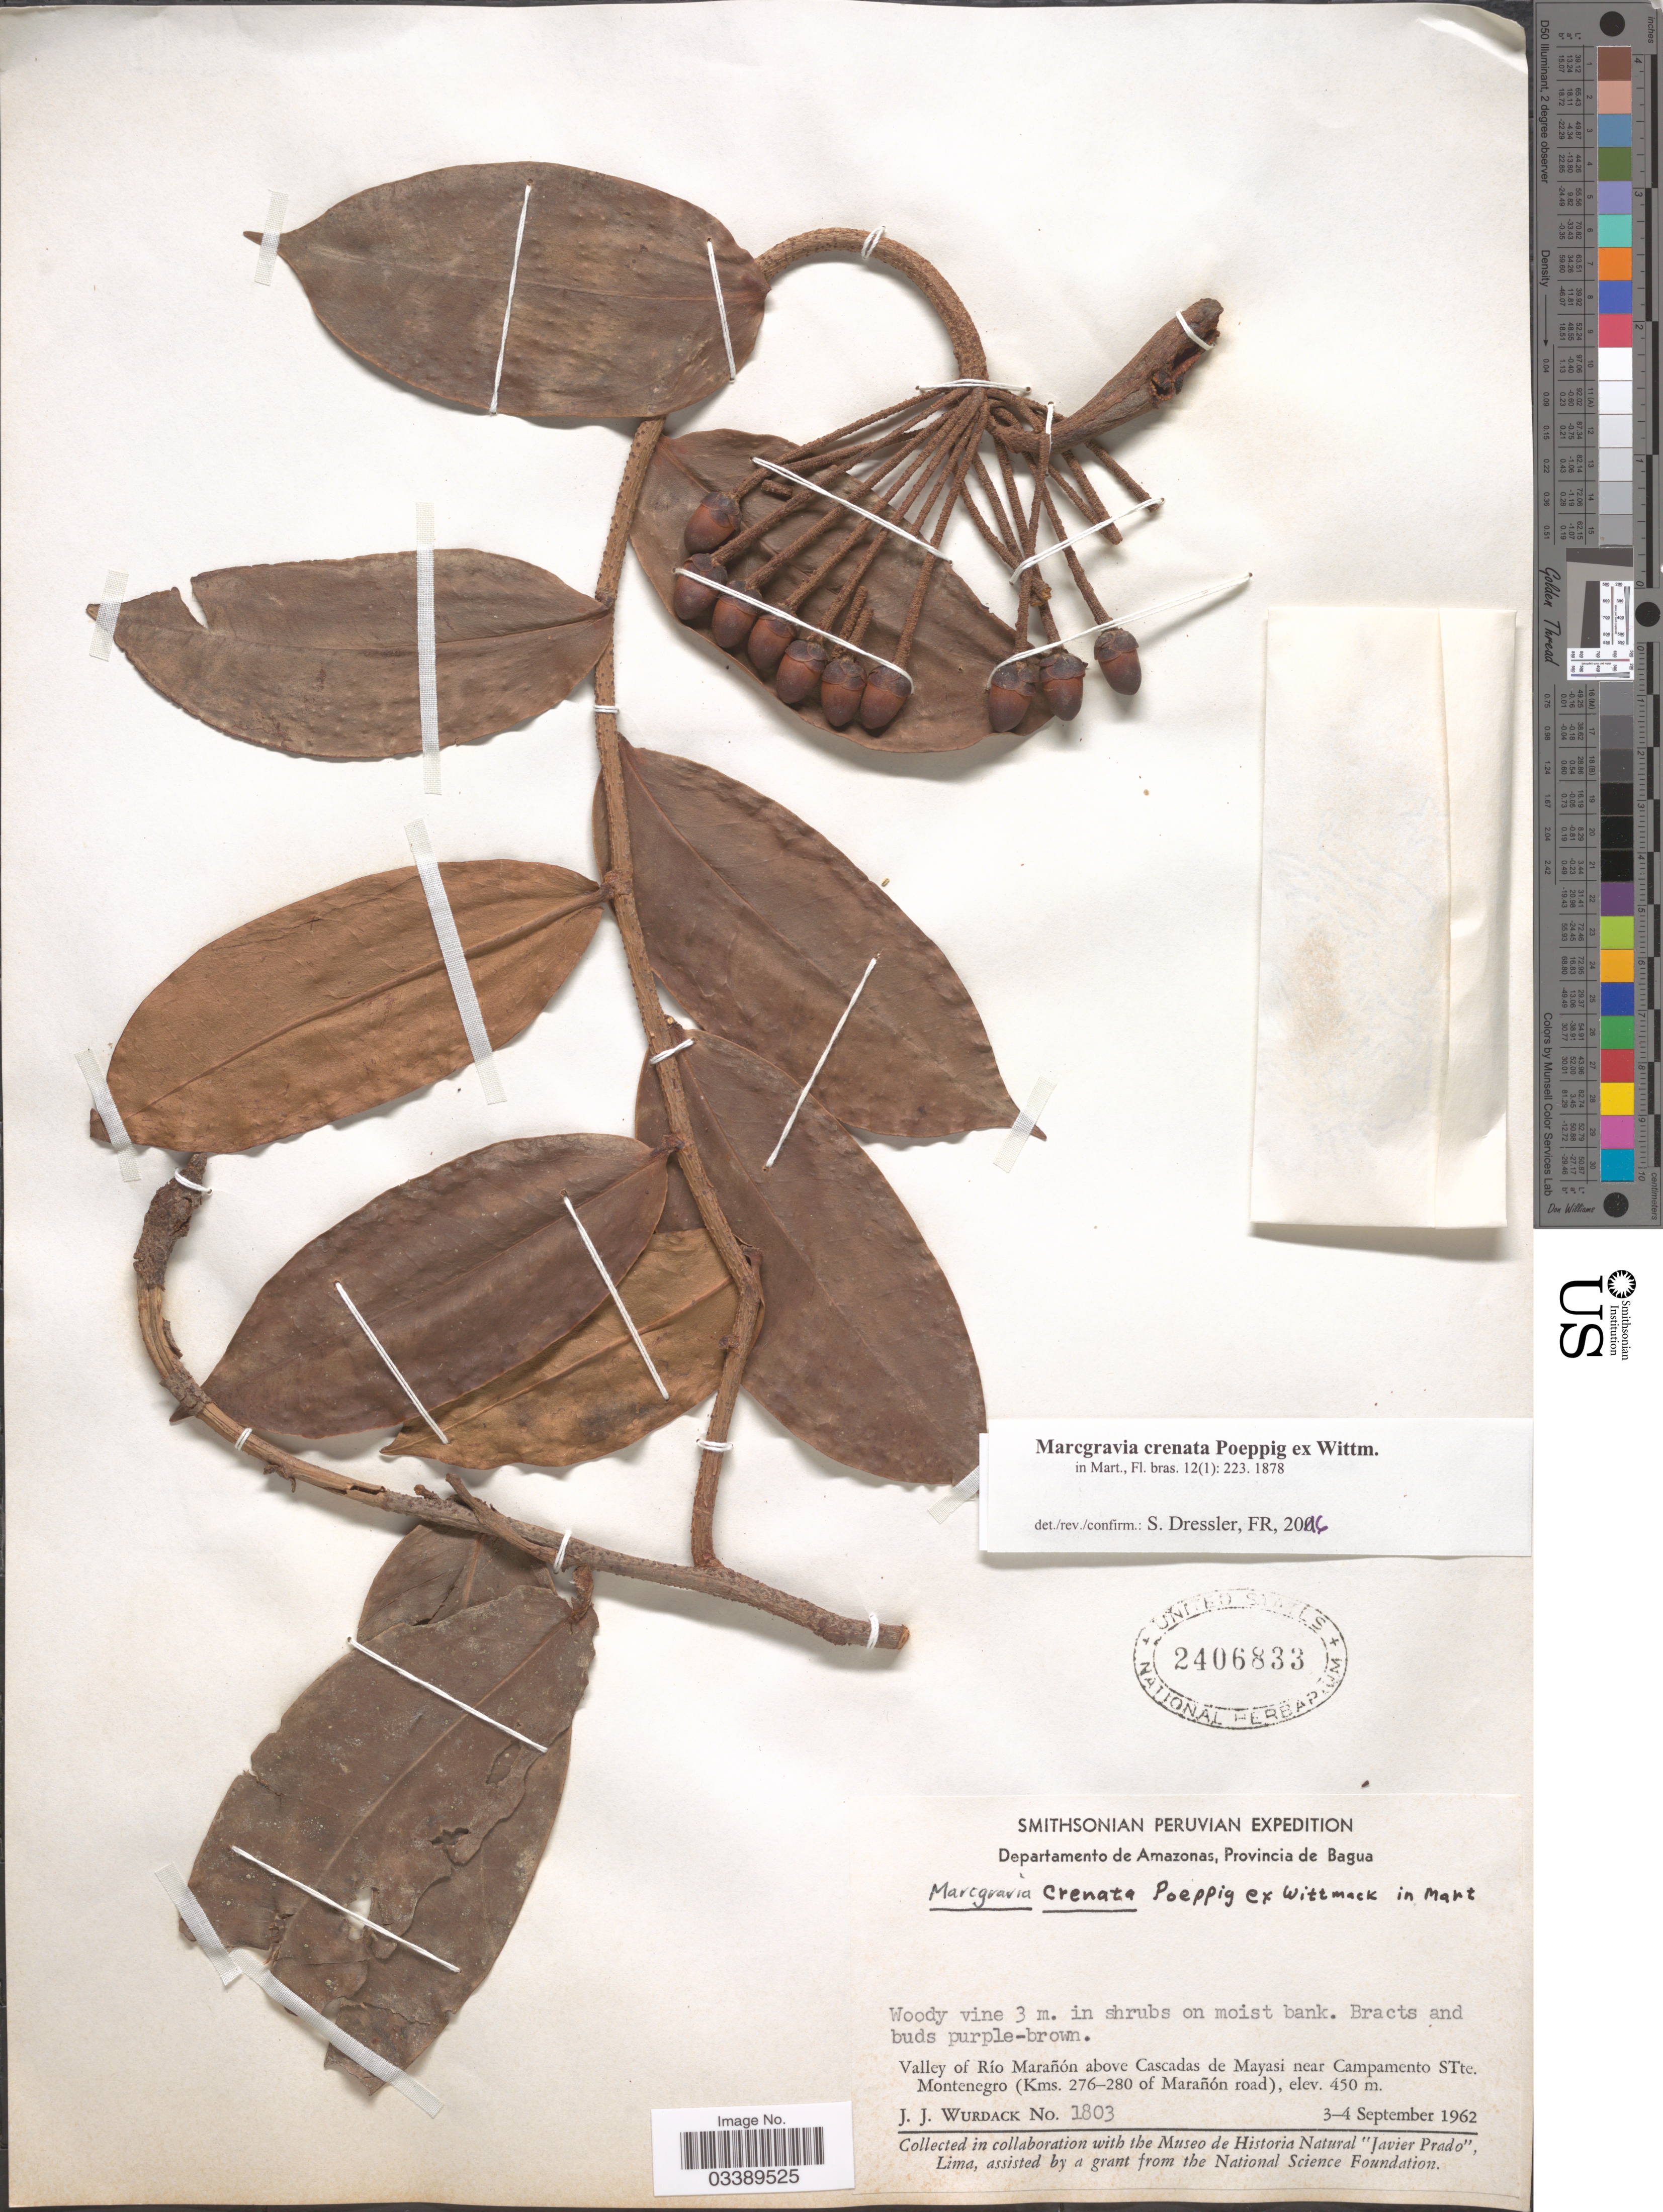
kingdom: Plantae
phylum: Tracheophyta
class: Magnoliopsida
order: Ericales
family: Marcgraviaceae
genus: Marcgravia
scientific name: Marcgravia crenata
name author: Poepp. ex Wittm.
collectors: J. J. Wurdack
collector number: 1803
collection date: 1963-09-03/1963-09-04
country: Peru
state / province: Amazonas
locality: Departamento de Amazonas, Provincia de Bagua. Valley of Río Marañón above Cascadas de Mayasi near Campamento STte. Montenegro (Kms. 276-280 of Marañón road).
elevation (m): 450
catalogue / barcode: US 2406833